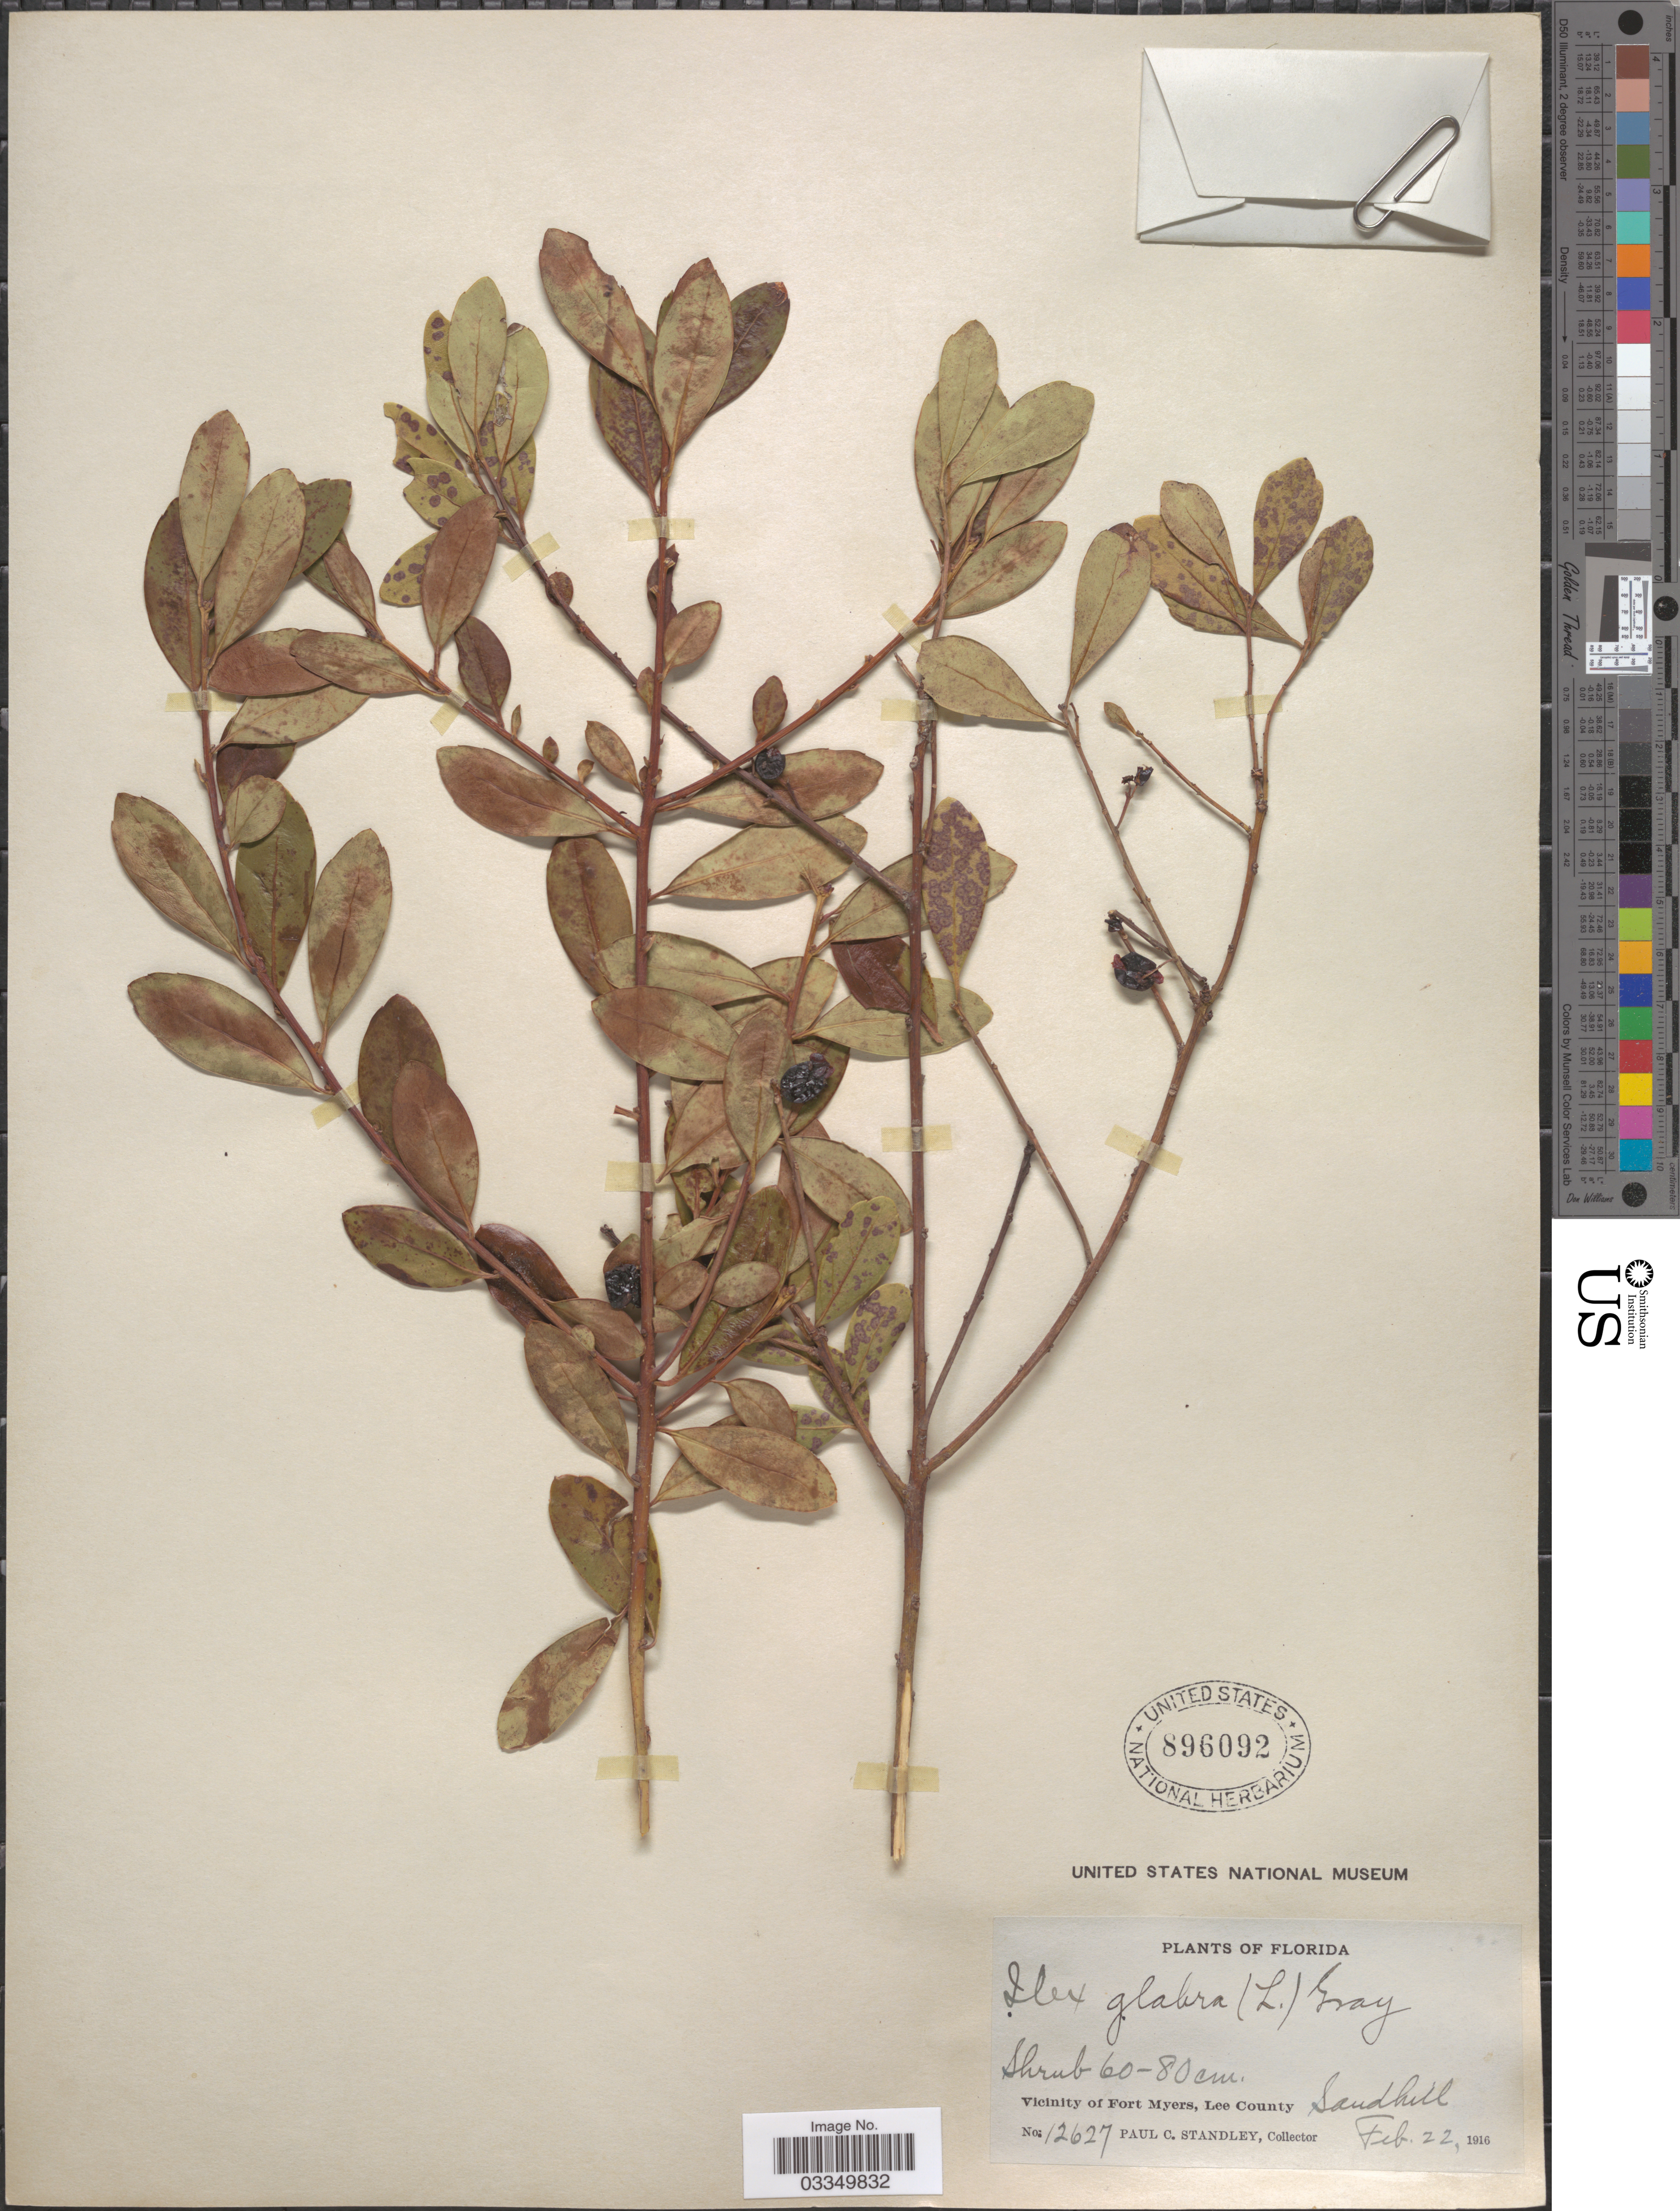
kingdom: Plantae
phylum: Tracheophyta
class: Magnoliopsida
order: Aquifoliales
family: Aquifoliaceae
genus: Ilex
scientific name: Ilex glabra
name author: (L.) A. Gray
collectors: P. C. Standley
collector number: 12627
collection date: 1916-02-22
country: United States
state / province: Florida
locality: Vicinity of Fort Myers, Lee County.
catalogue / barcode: US 896092